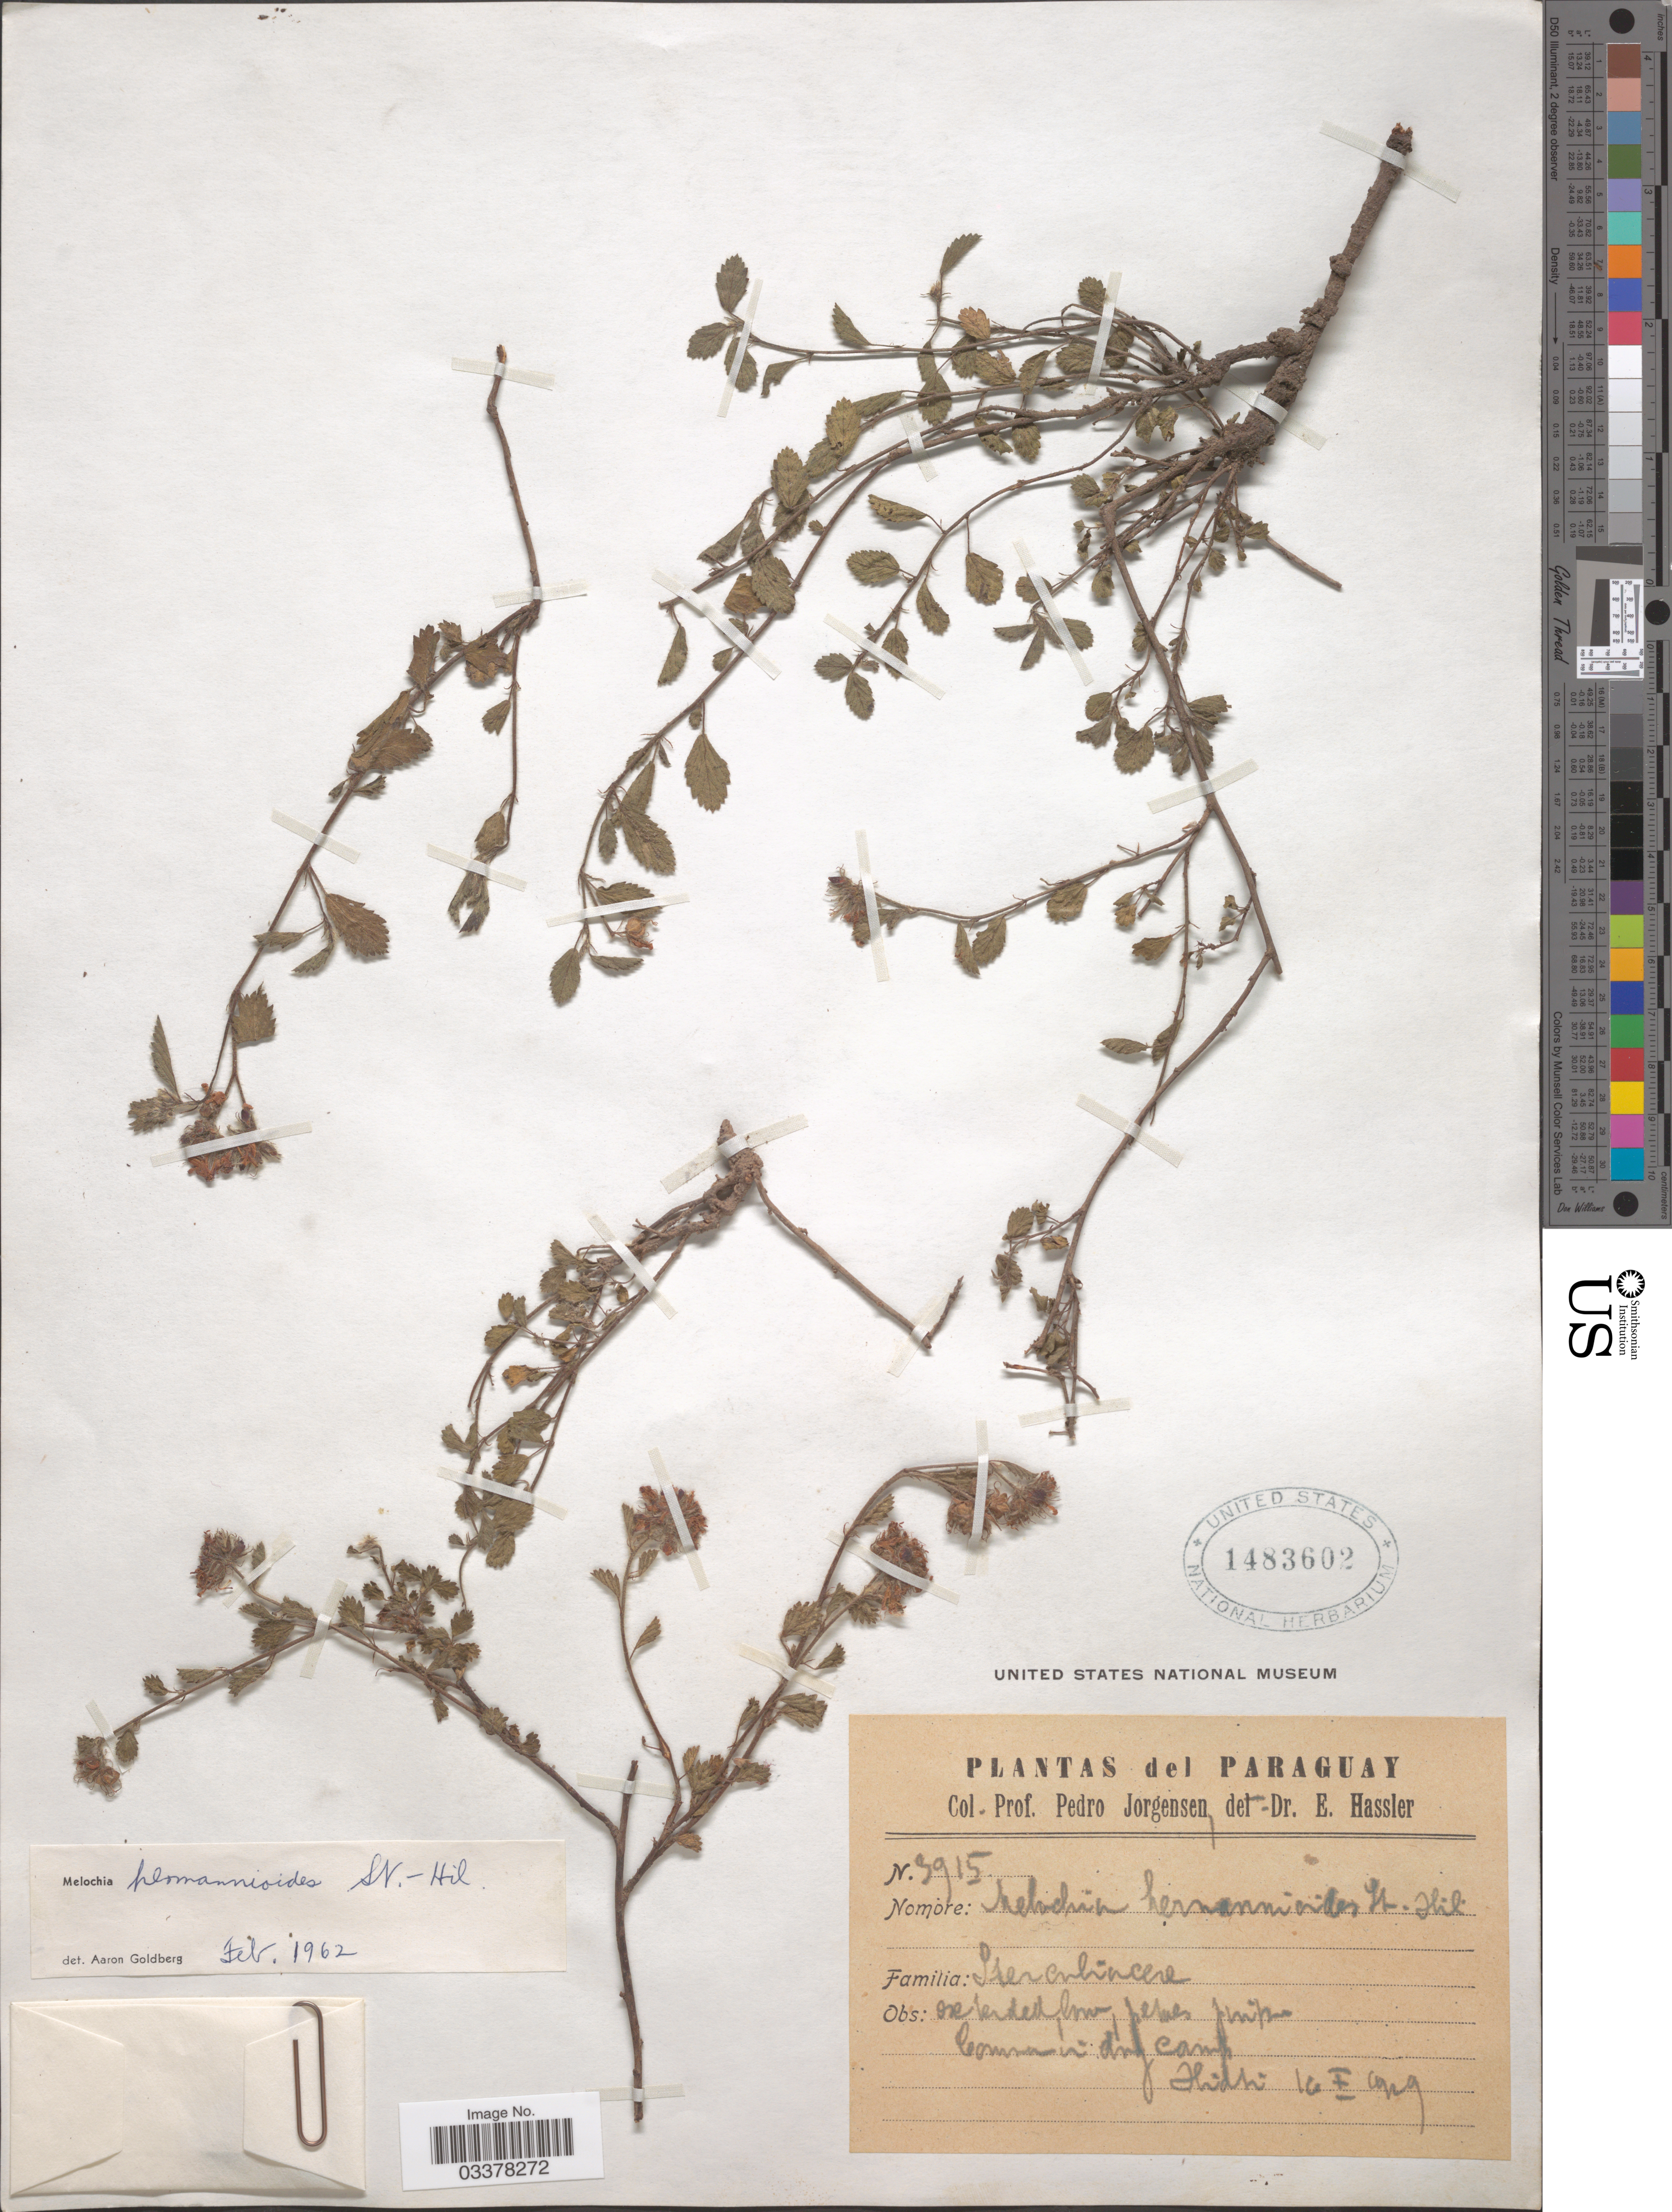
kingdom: Plantae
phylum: Tracheophyta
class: Magnoliopsida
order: Malvales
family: Malvaceae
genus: Melochia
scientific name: Melochia hermannioides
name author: A. St.-Hil.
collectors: P. Jörgensen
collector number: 3915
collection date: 1929-10-10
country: Paraguay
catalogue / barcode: US 1483602